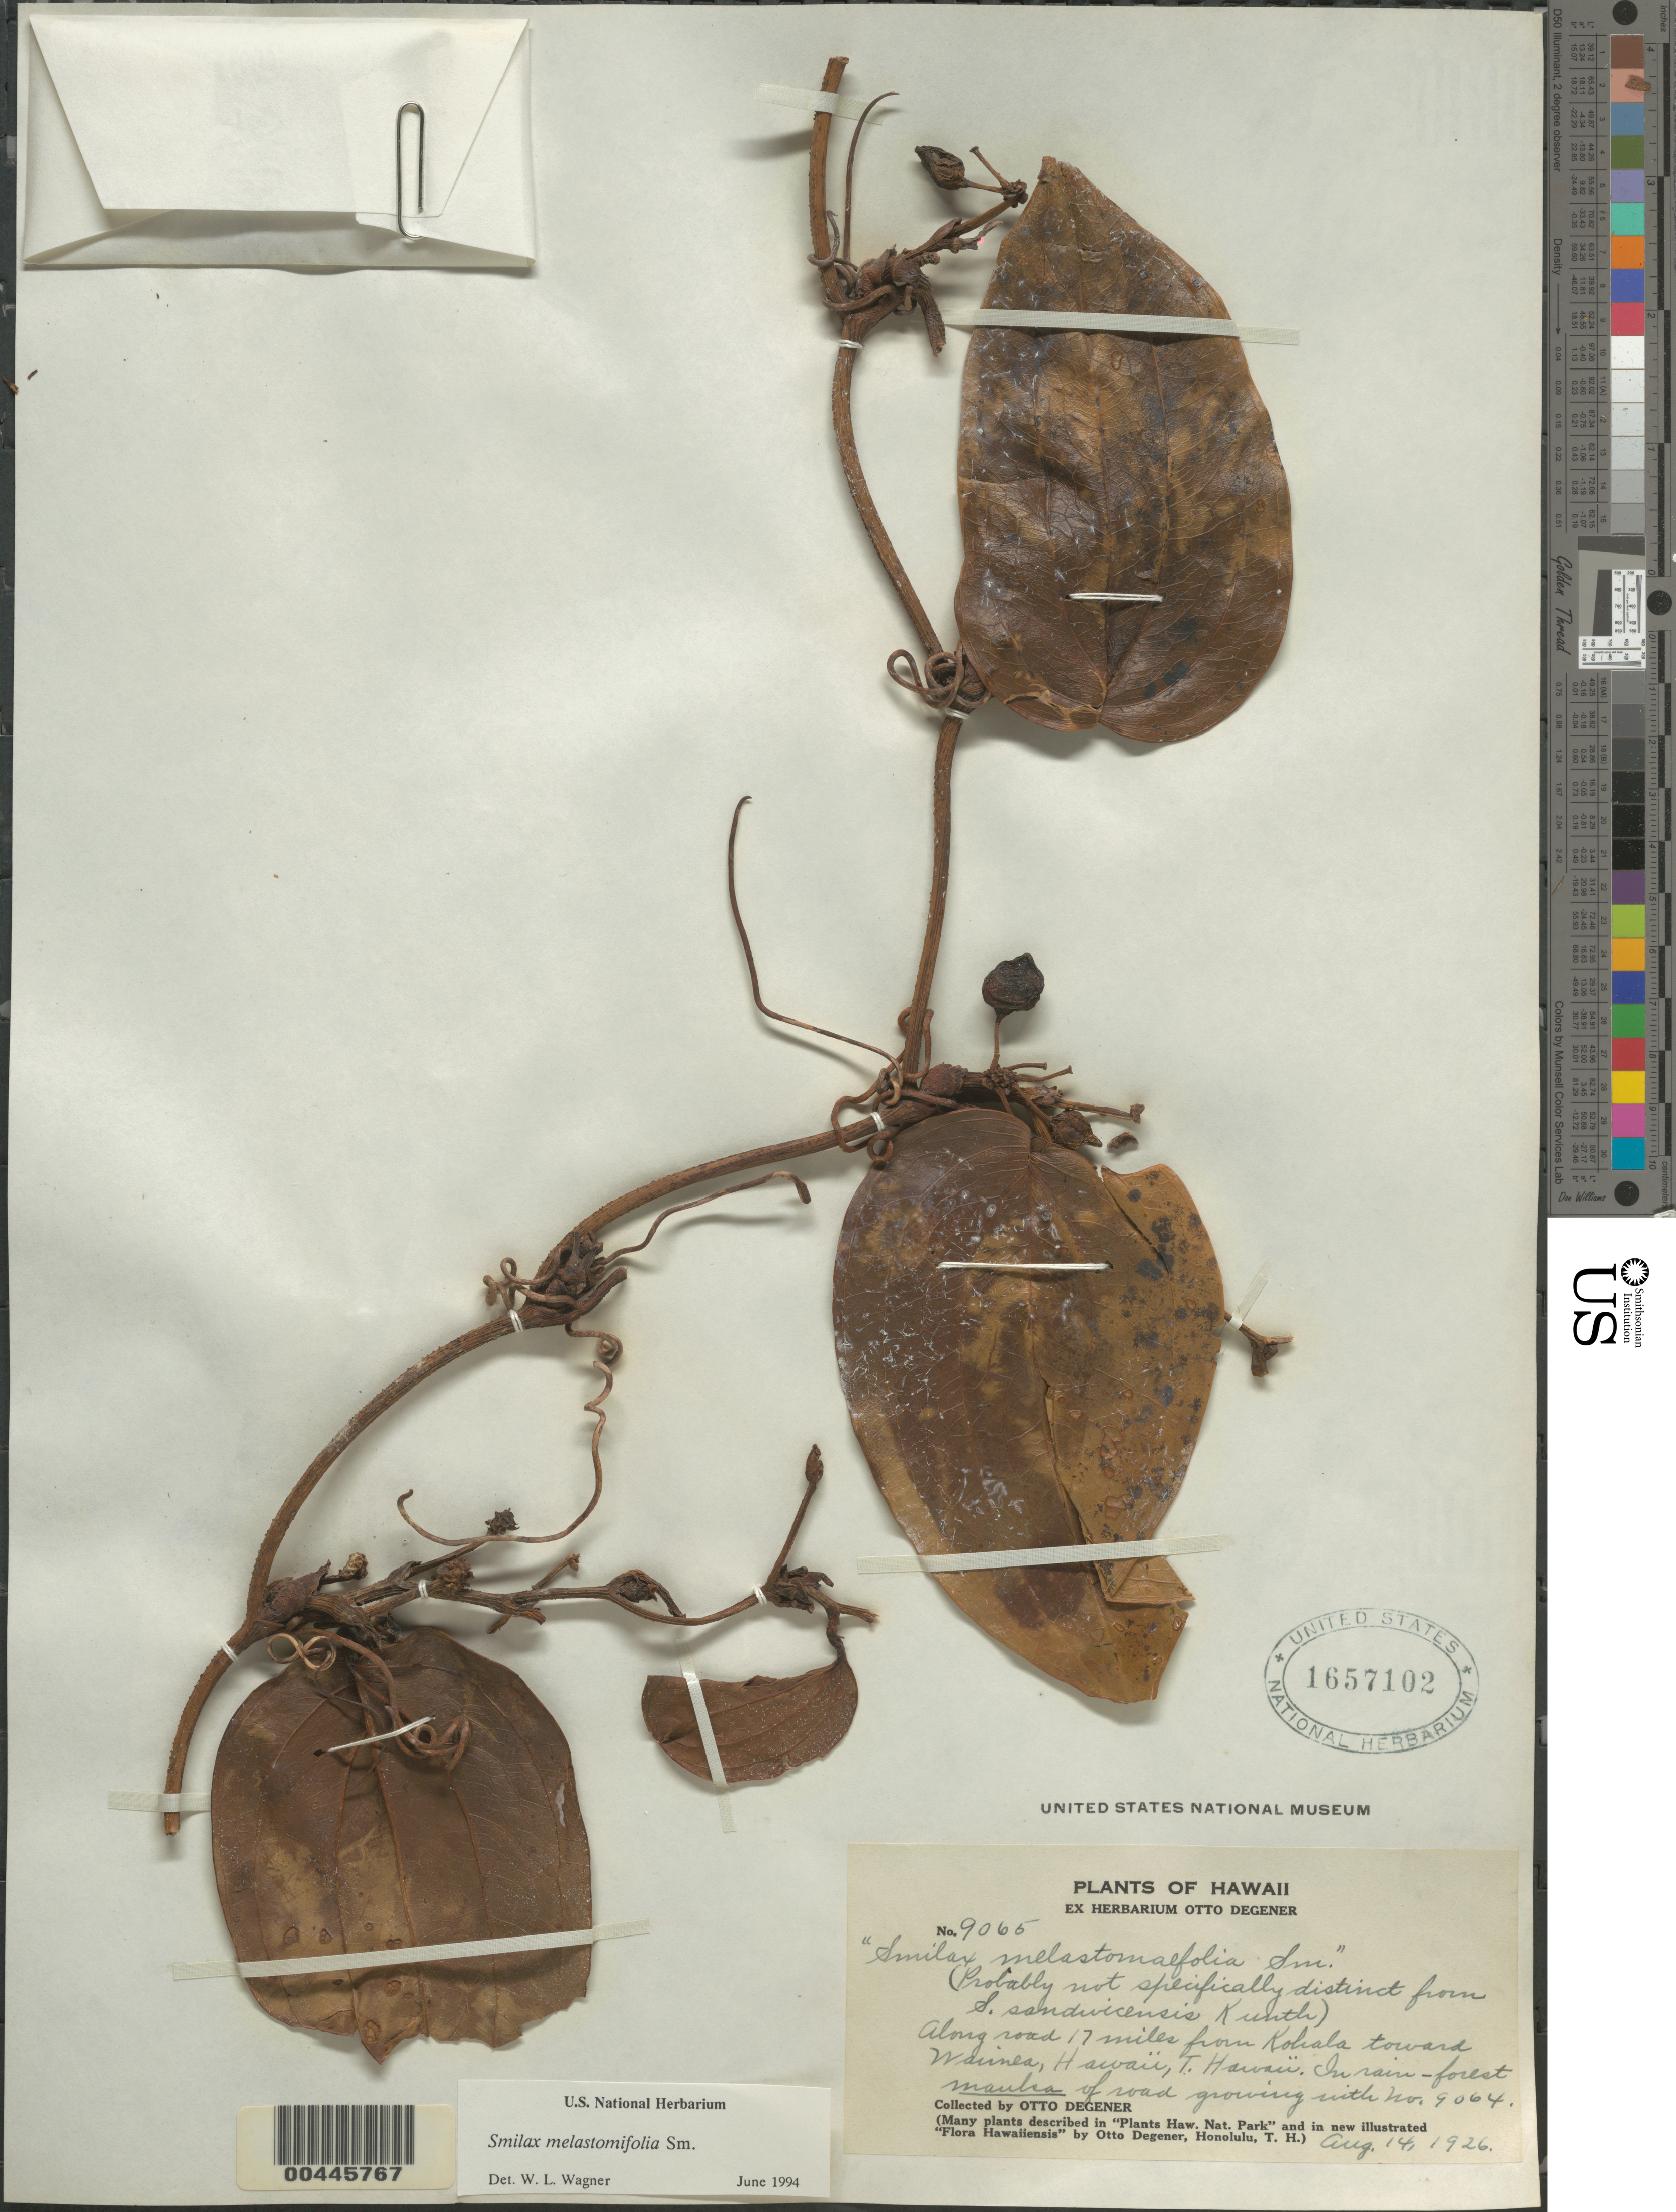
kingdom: Plantae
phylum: Tracheophyta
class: Liliopsida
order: Liliales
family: Smilacaceae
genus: Smilax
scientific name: Smilax melastomifolia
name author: Sm.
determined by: Wagner, W. L., (BOT), Smithsonian Institution - National Museum of Natural History (UNITED STATES)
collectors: O. Degener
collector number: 9065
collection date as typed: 14 Aug 1926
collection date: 1926-08-14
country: United States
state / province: Hawaii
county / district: Hawaii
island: Hawaii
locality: Along rd 17 mi from Kohala toward Waimea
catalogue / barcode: US 1657102